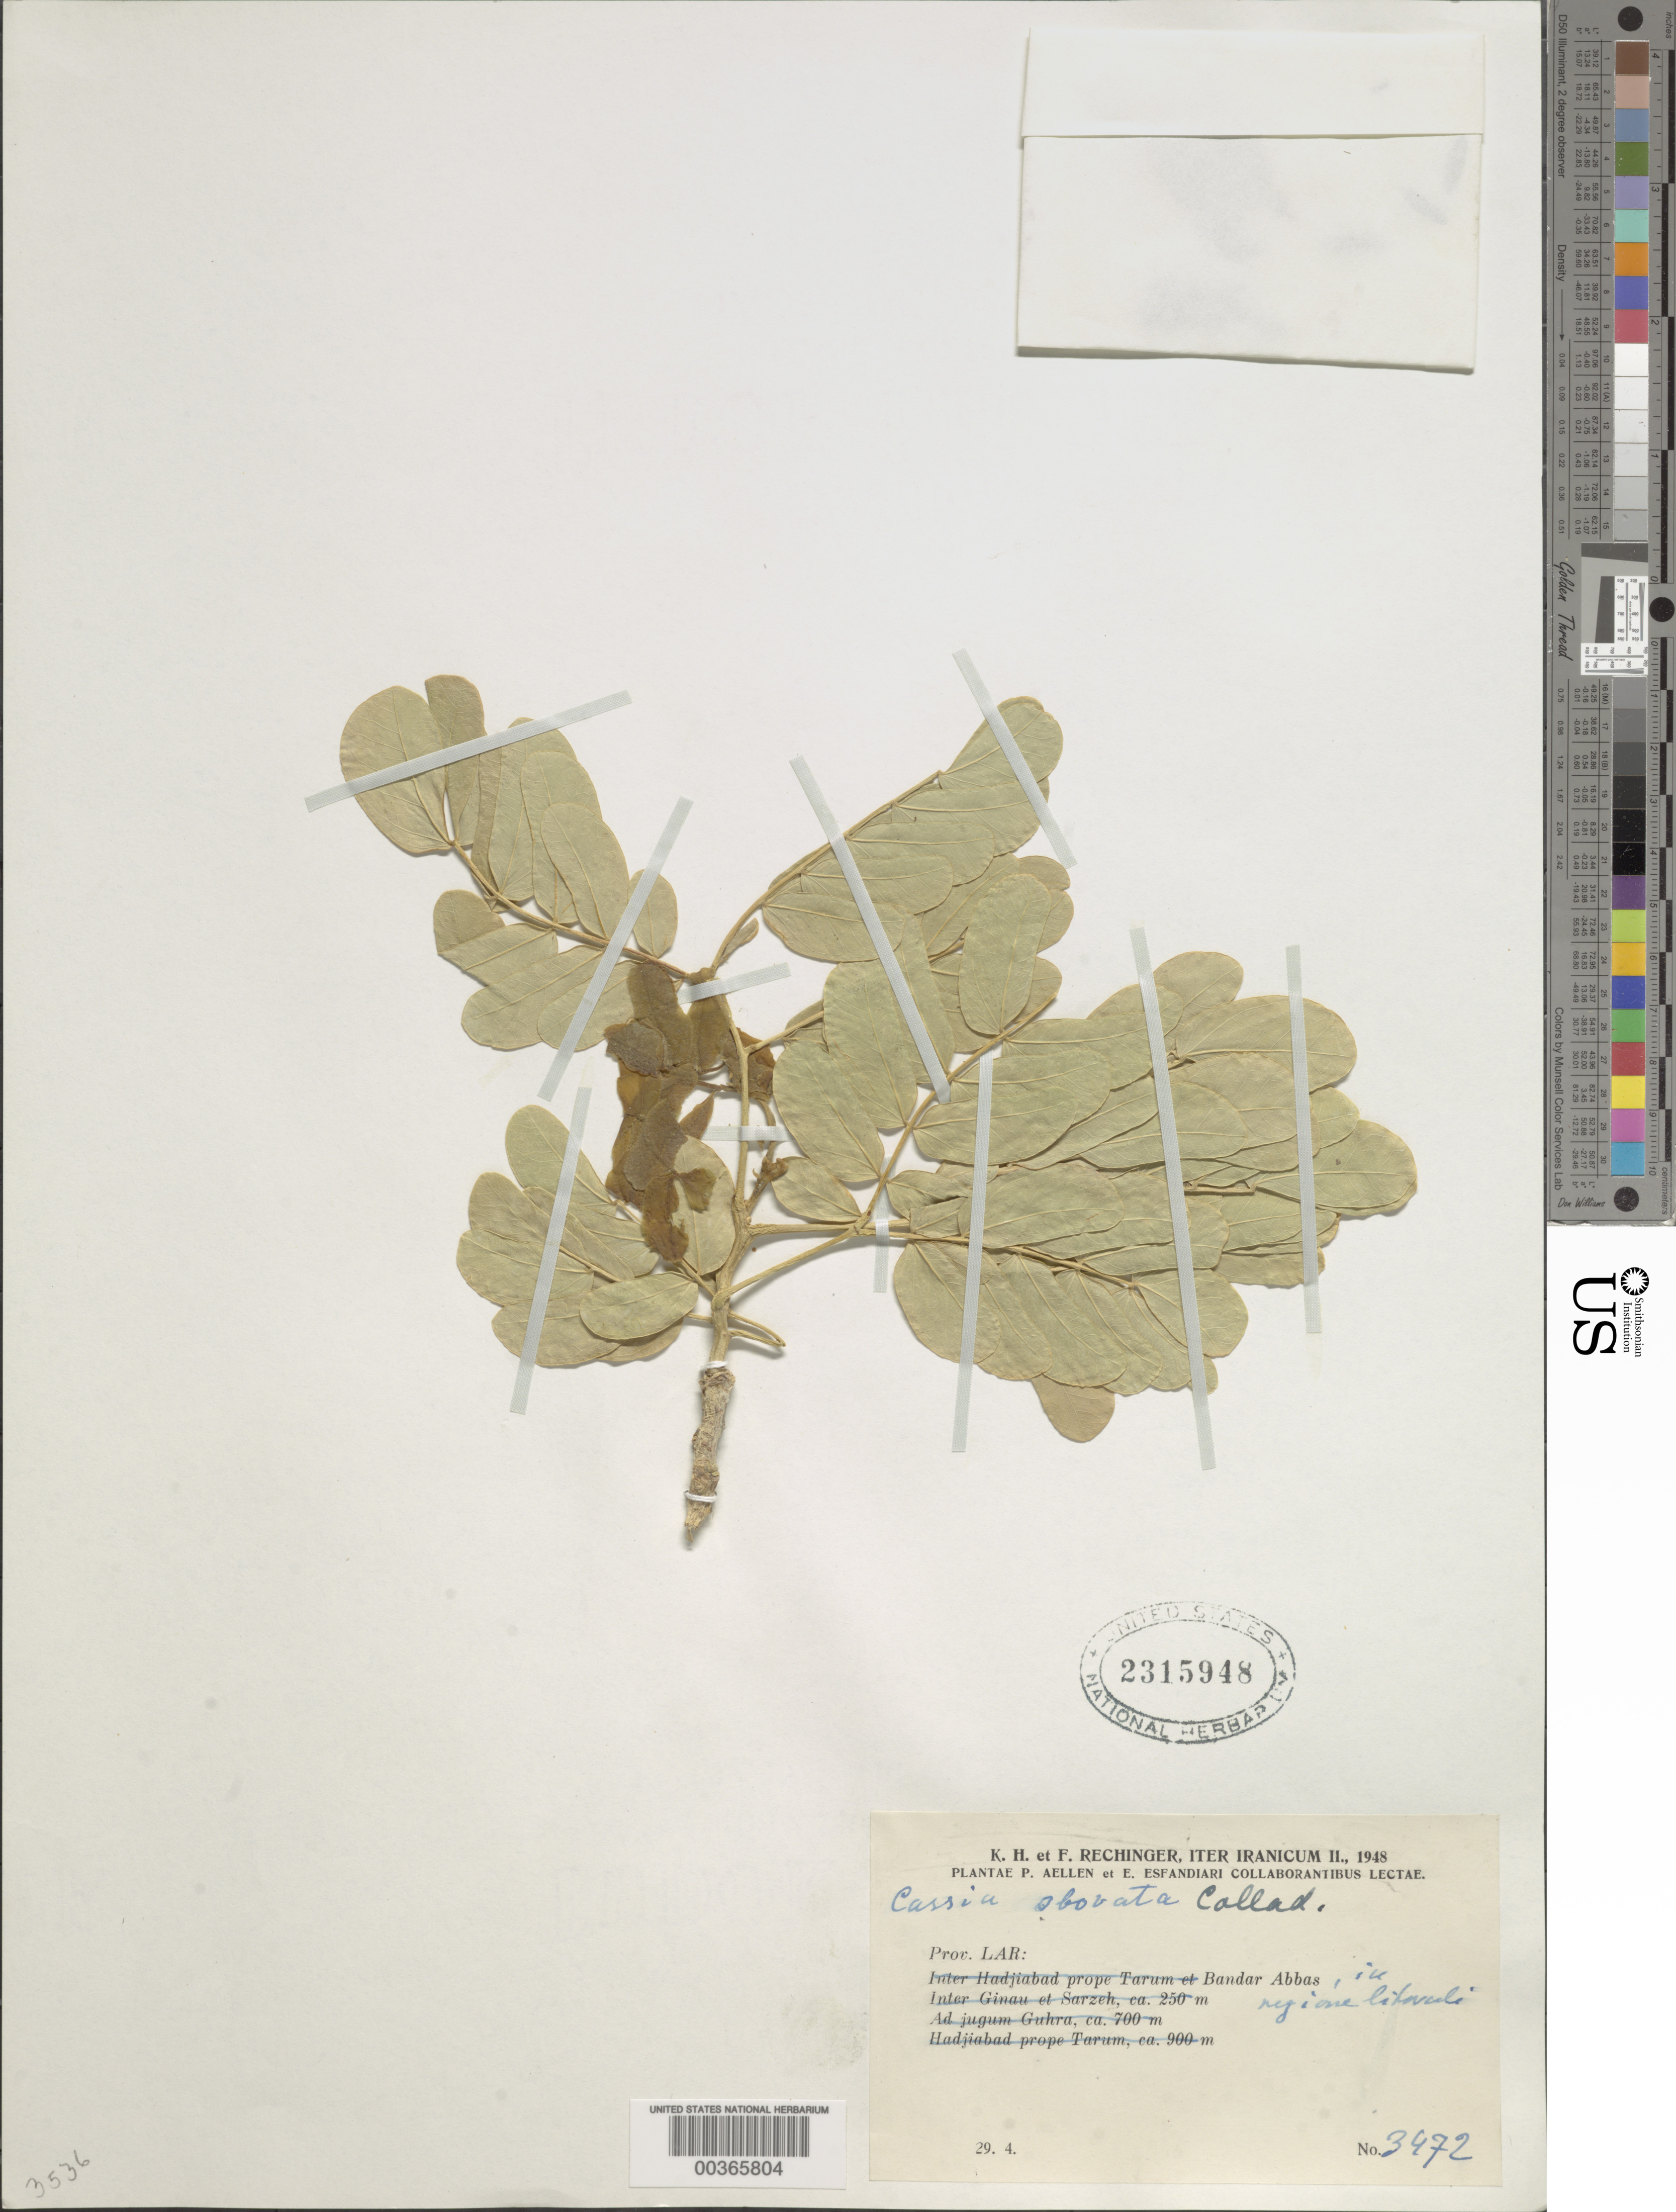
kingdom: Plantae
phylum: Tracheophyta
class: Magnoliopsida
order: Fabales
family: Fabaceae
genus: Senna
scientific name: Senna italica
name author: Mill.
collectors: P. Aellen & E. Esfandiari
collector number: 3472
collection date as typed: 1948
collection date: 1948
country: Iran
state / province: Hormozgan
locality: Lar; bandar abbas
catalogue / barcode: US 2315948